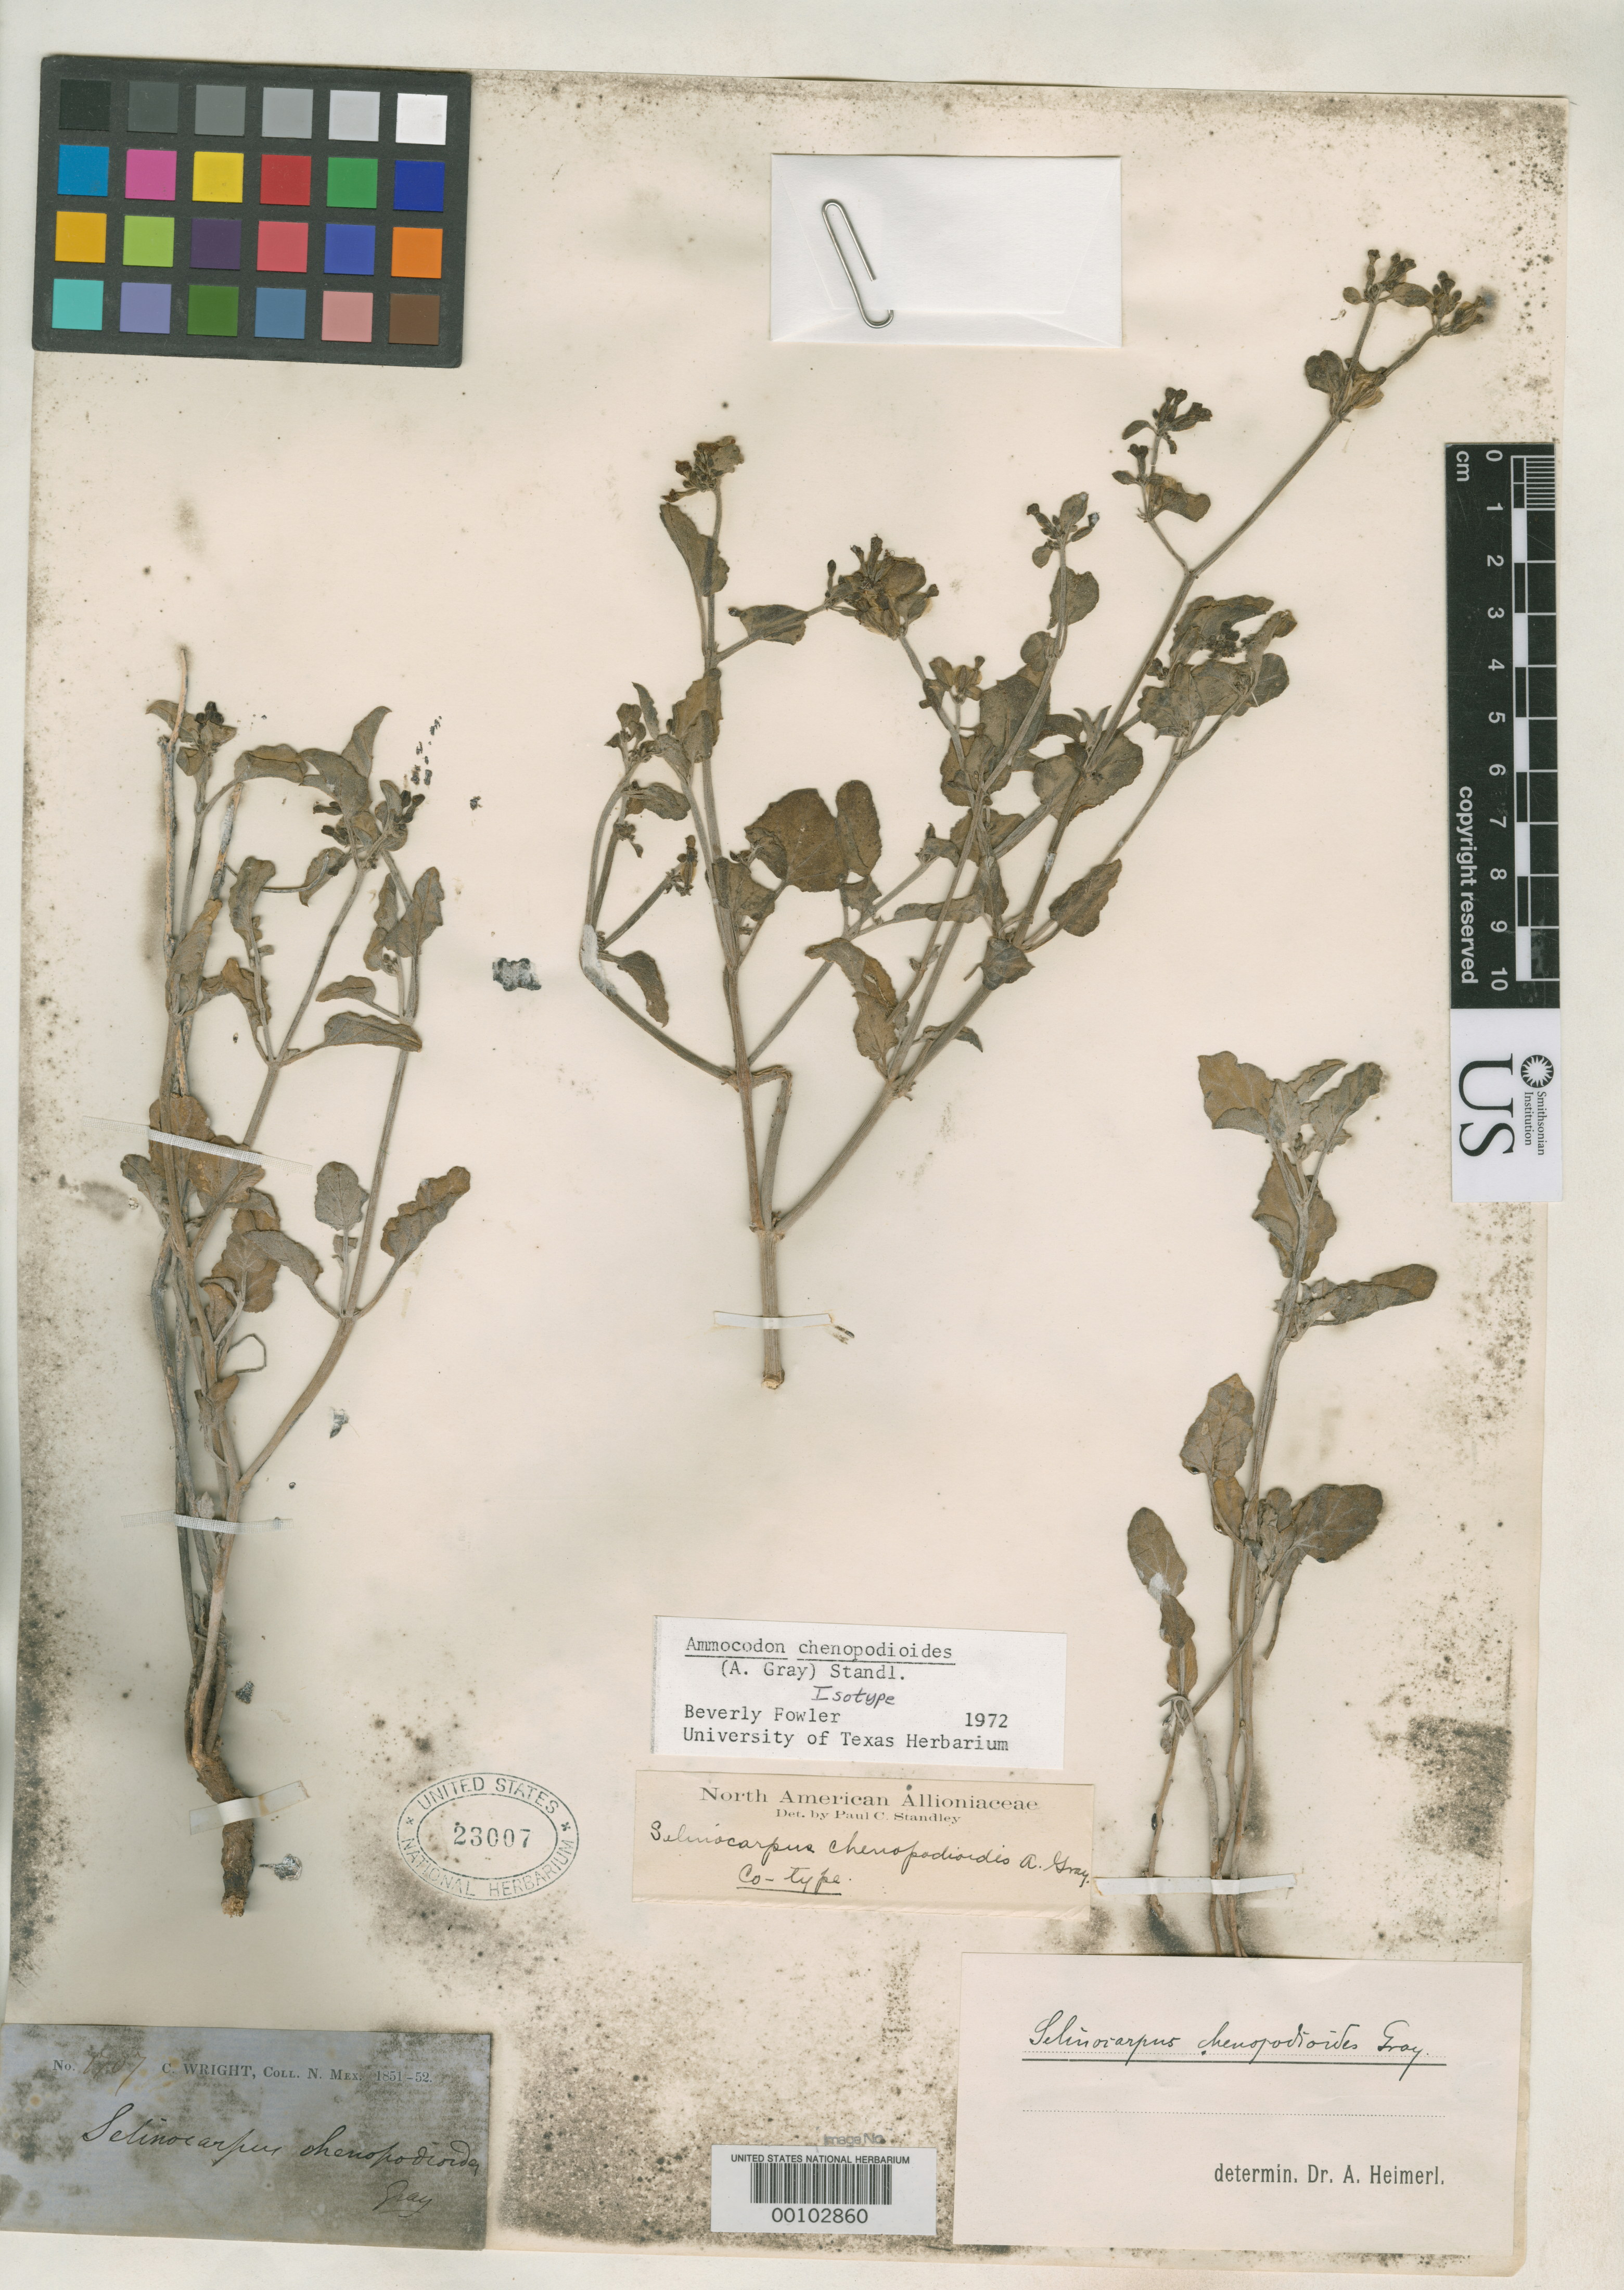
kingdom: Plantae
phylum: Tracheophyta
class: Magnoliopsida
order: Caryophyllales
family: Nyctaginaceae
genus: Selinocarpus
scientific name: Selinocarpus chenopodioides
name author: A. Gray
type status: Isotype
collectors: C. Wright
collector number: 1707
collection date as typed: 1851 to -- --- 1852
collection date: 1851/1852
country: United States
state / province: Texas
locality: From Providence Creek to the Rio Grande.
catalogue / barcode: US 23007